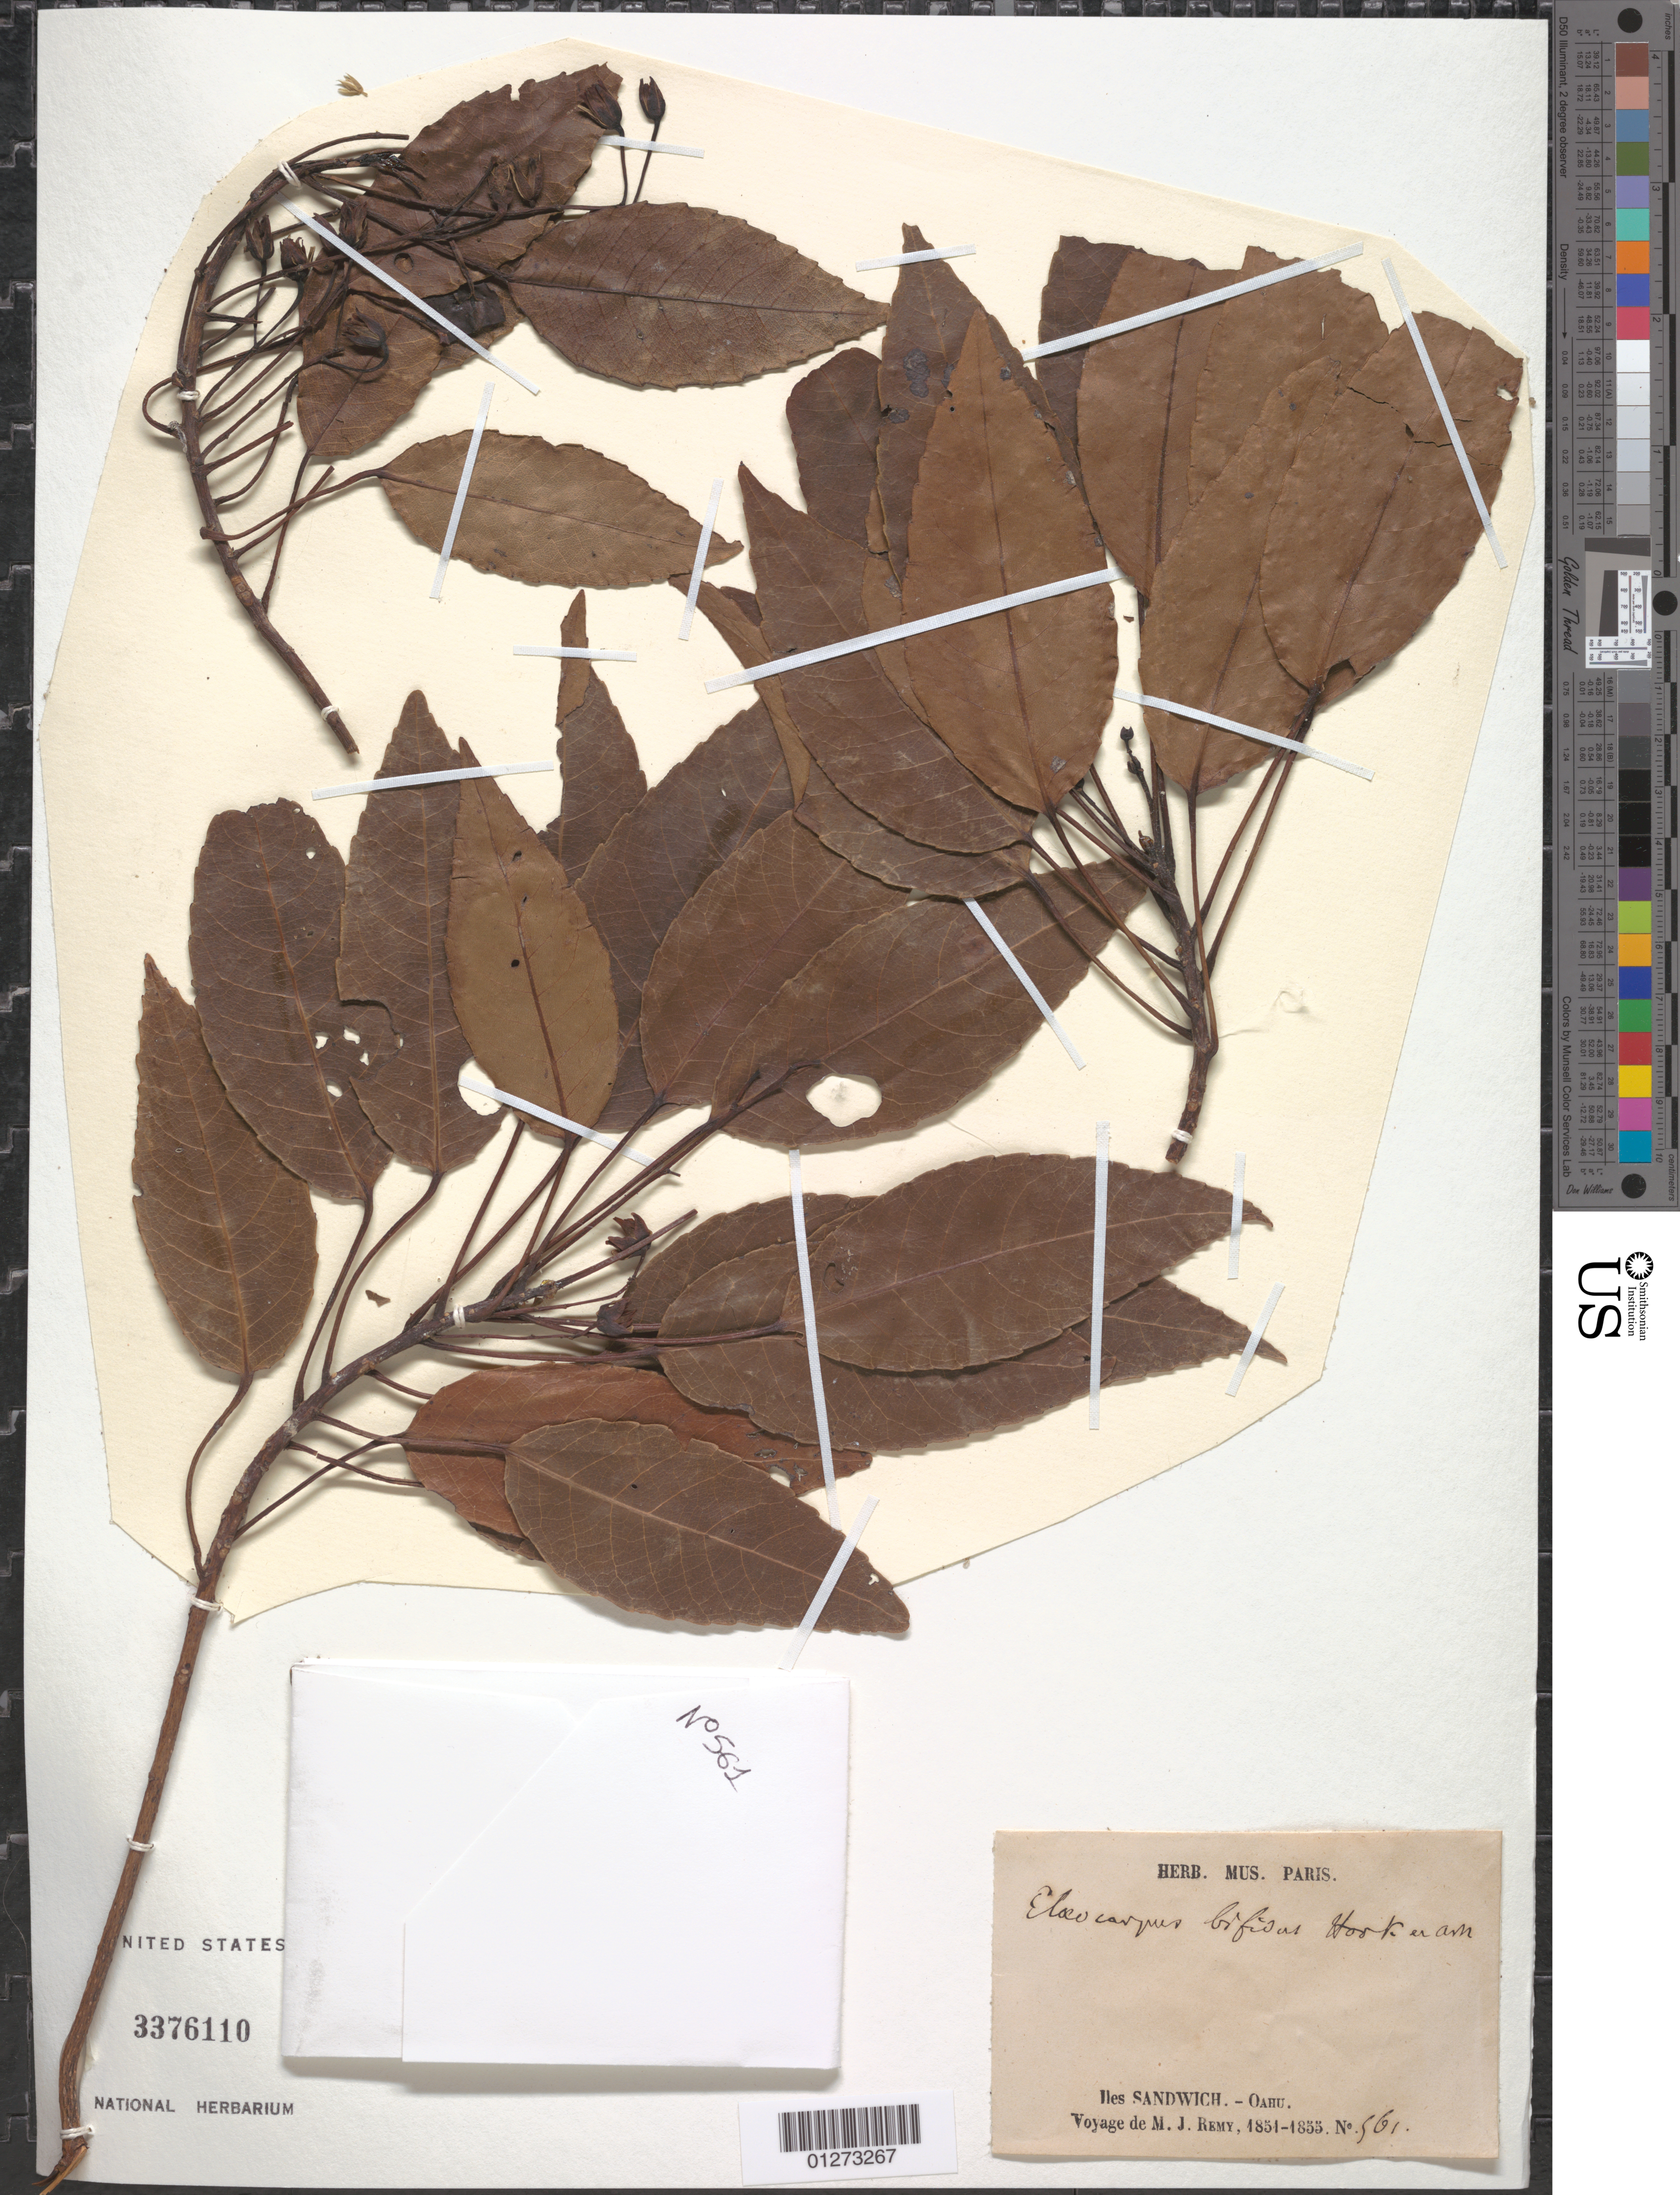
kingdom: Plantae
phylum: Tracheophyta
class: Magnoliopsida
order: Oxalidales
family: Elaeocarpaceae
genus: Elaeocarpus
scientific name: Elaeocarpus bifidus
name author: Hook. & Arn.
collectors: M. J. Remy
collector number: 561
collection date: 1851/1855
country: United States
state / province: Hawaii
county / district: Honolulu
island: Oahu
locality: Iles Sandwich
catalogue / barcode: US 3376110